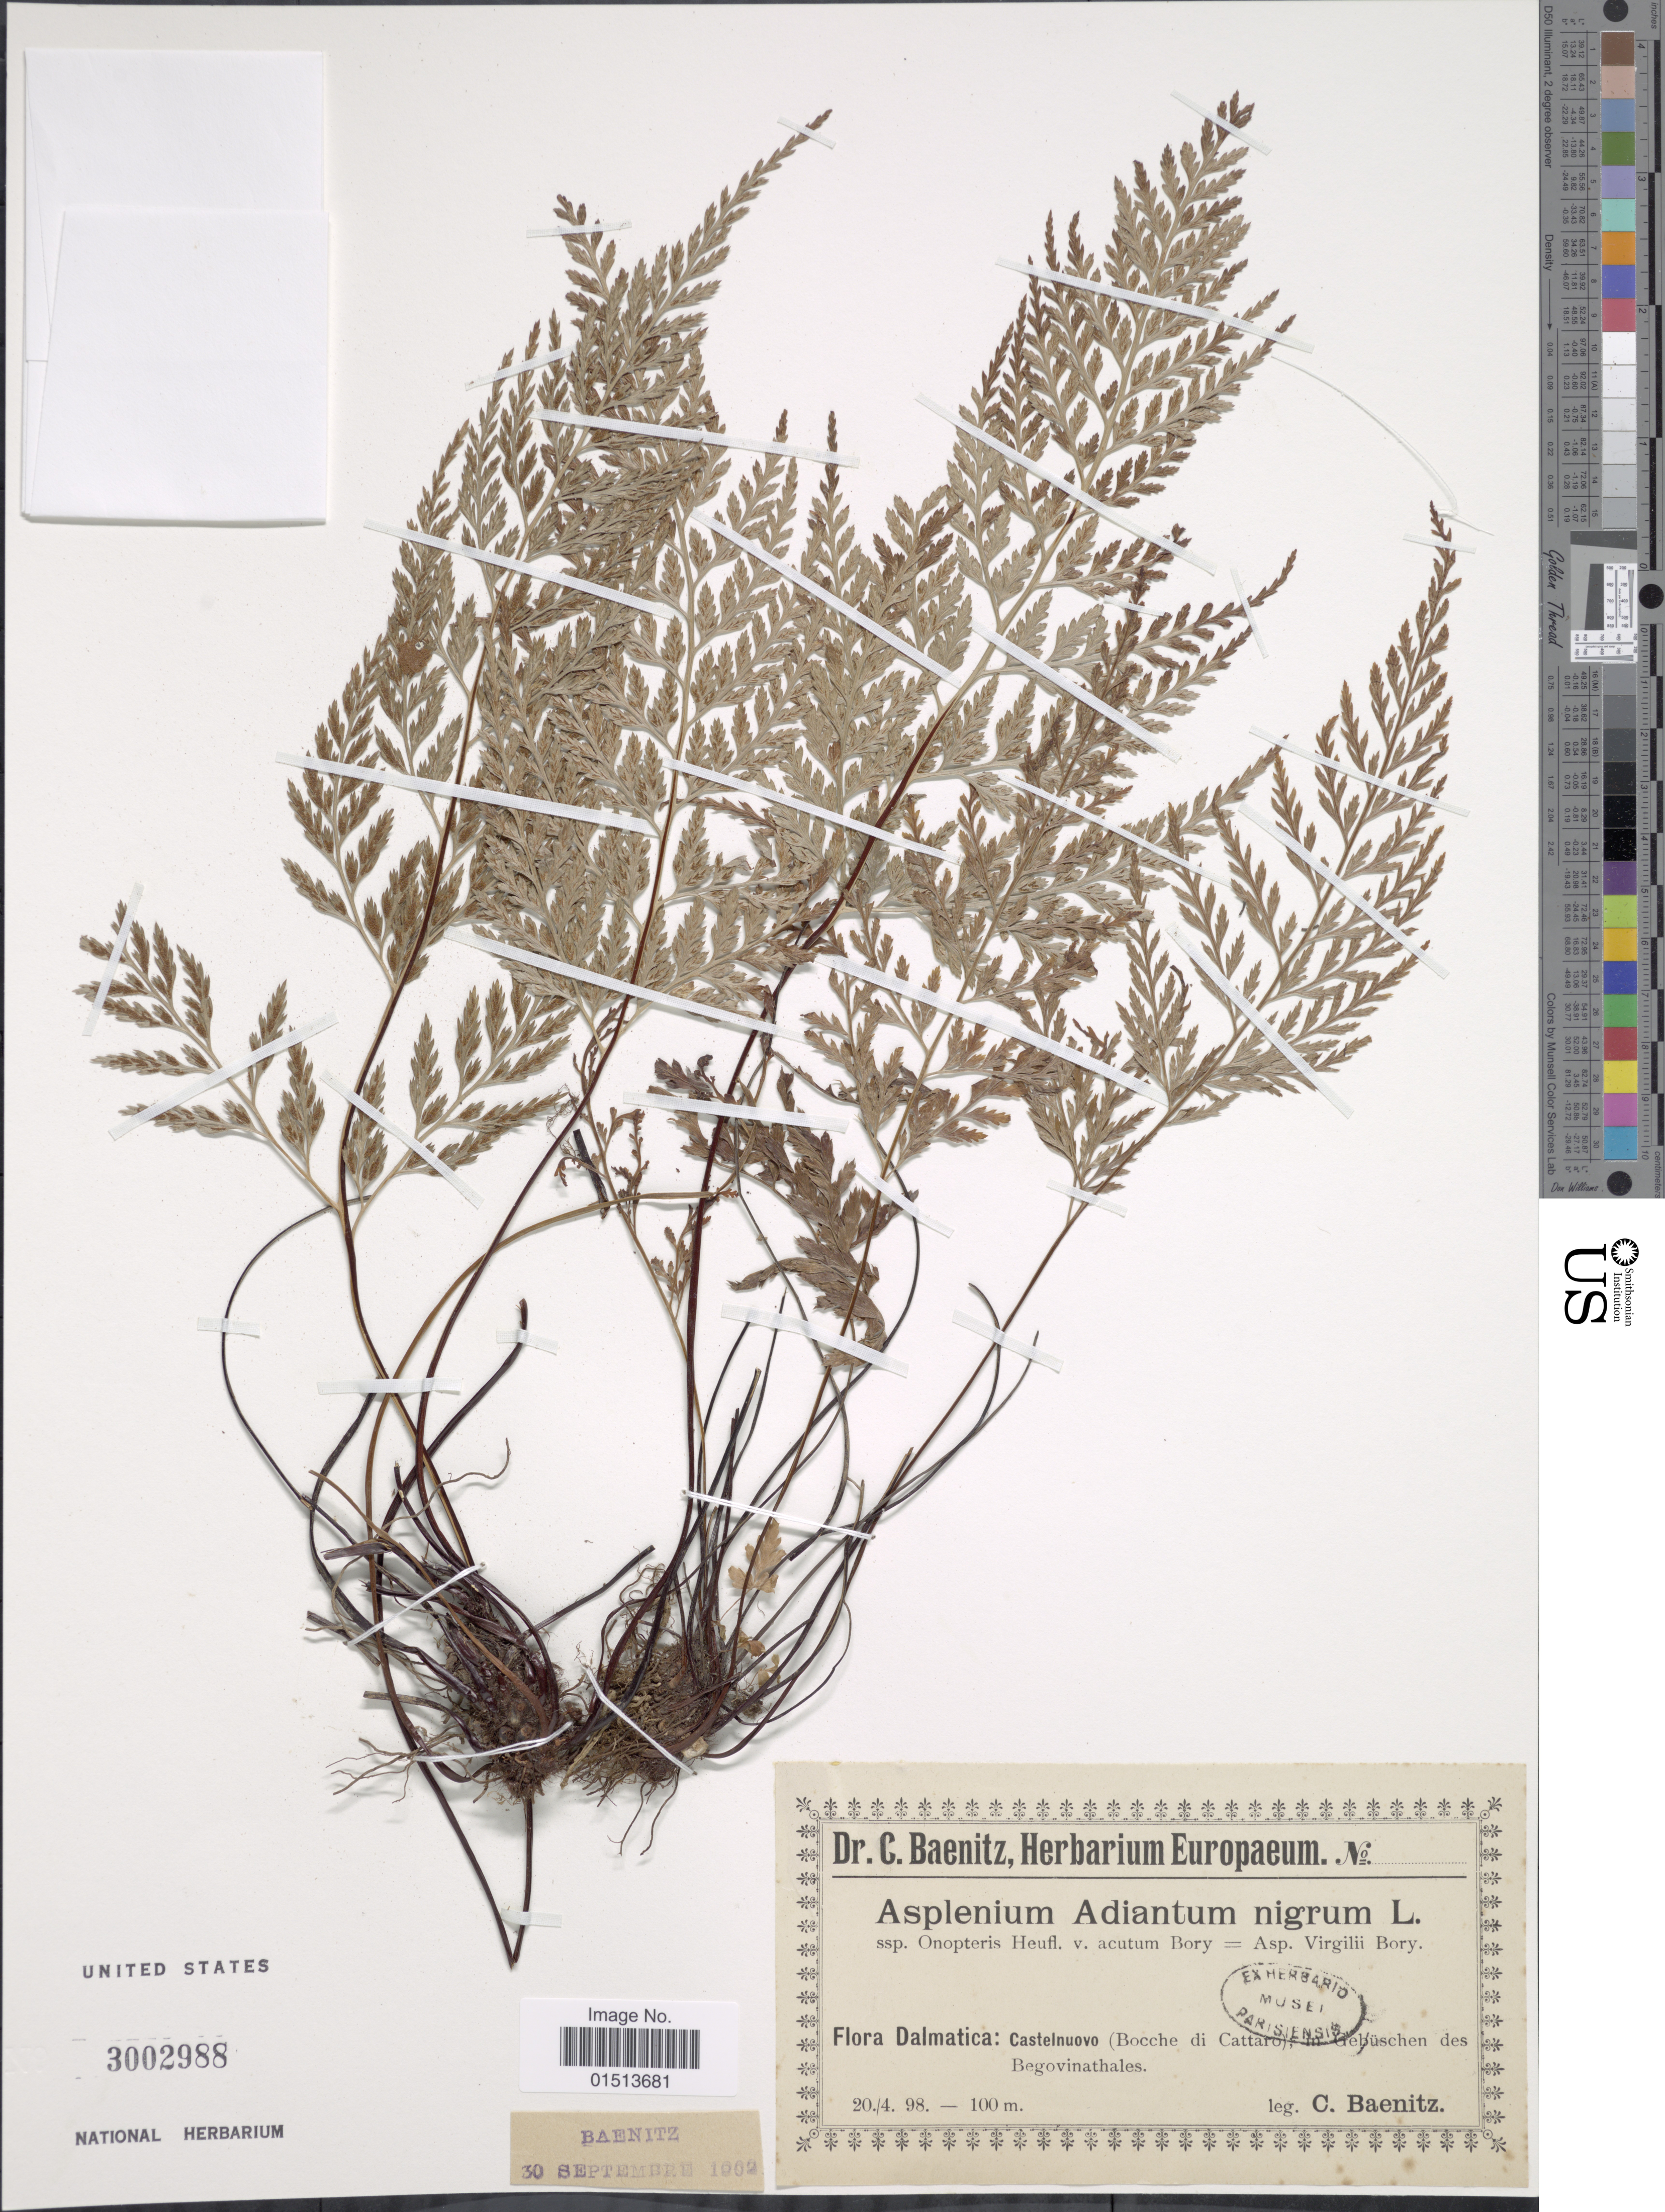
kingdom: Plantae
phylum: Tracheophyta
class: Polypodiopsida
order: Polypodiales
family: Aspleniaceae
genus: Asplenium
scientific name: Asplenium adiantum-nigrum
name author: L.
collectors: C. G. Baenitz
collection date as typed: Transcribed d/m/y: 20/4/98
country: Montenegro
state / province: Herceg-Novi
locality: Dalmatica: Herceg Novi (Castelnuovo), Bay of Kotor (Bocche di Cattaro), m, Gebüschen des Begovinathales. [interpreted]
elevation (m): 100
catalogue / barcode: US 3002988